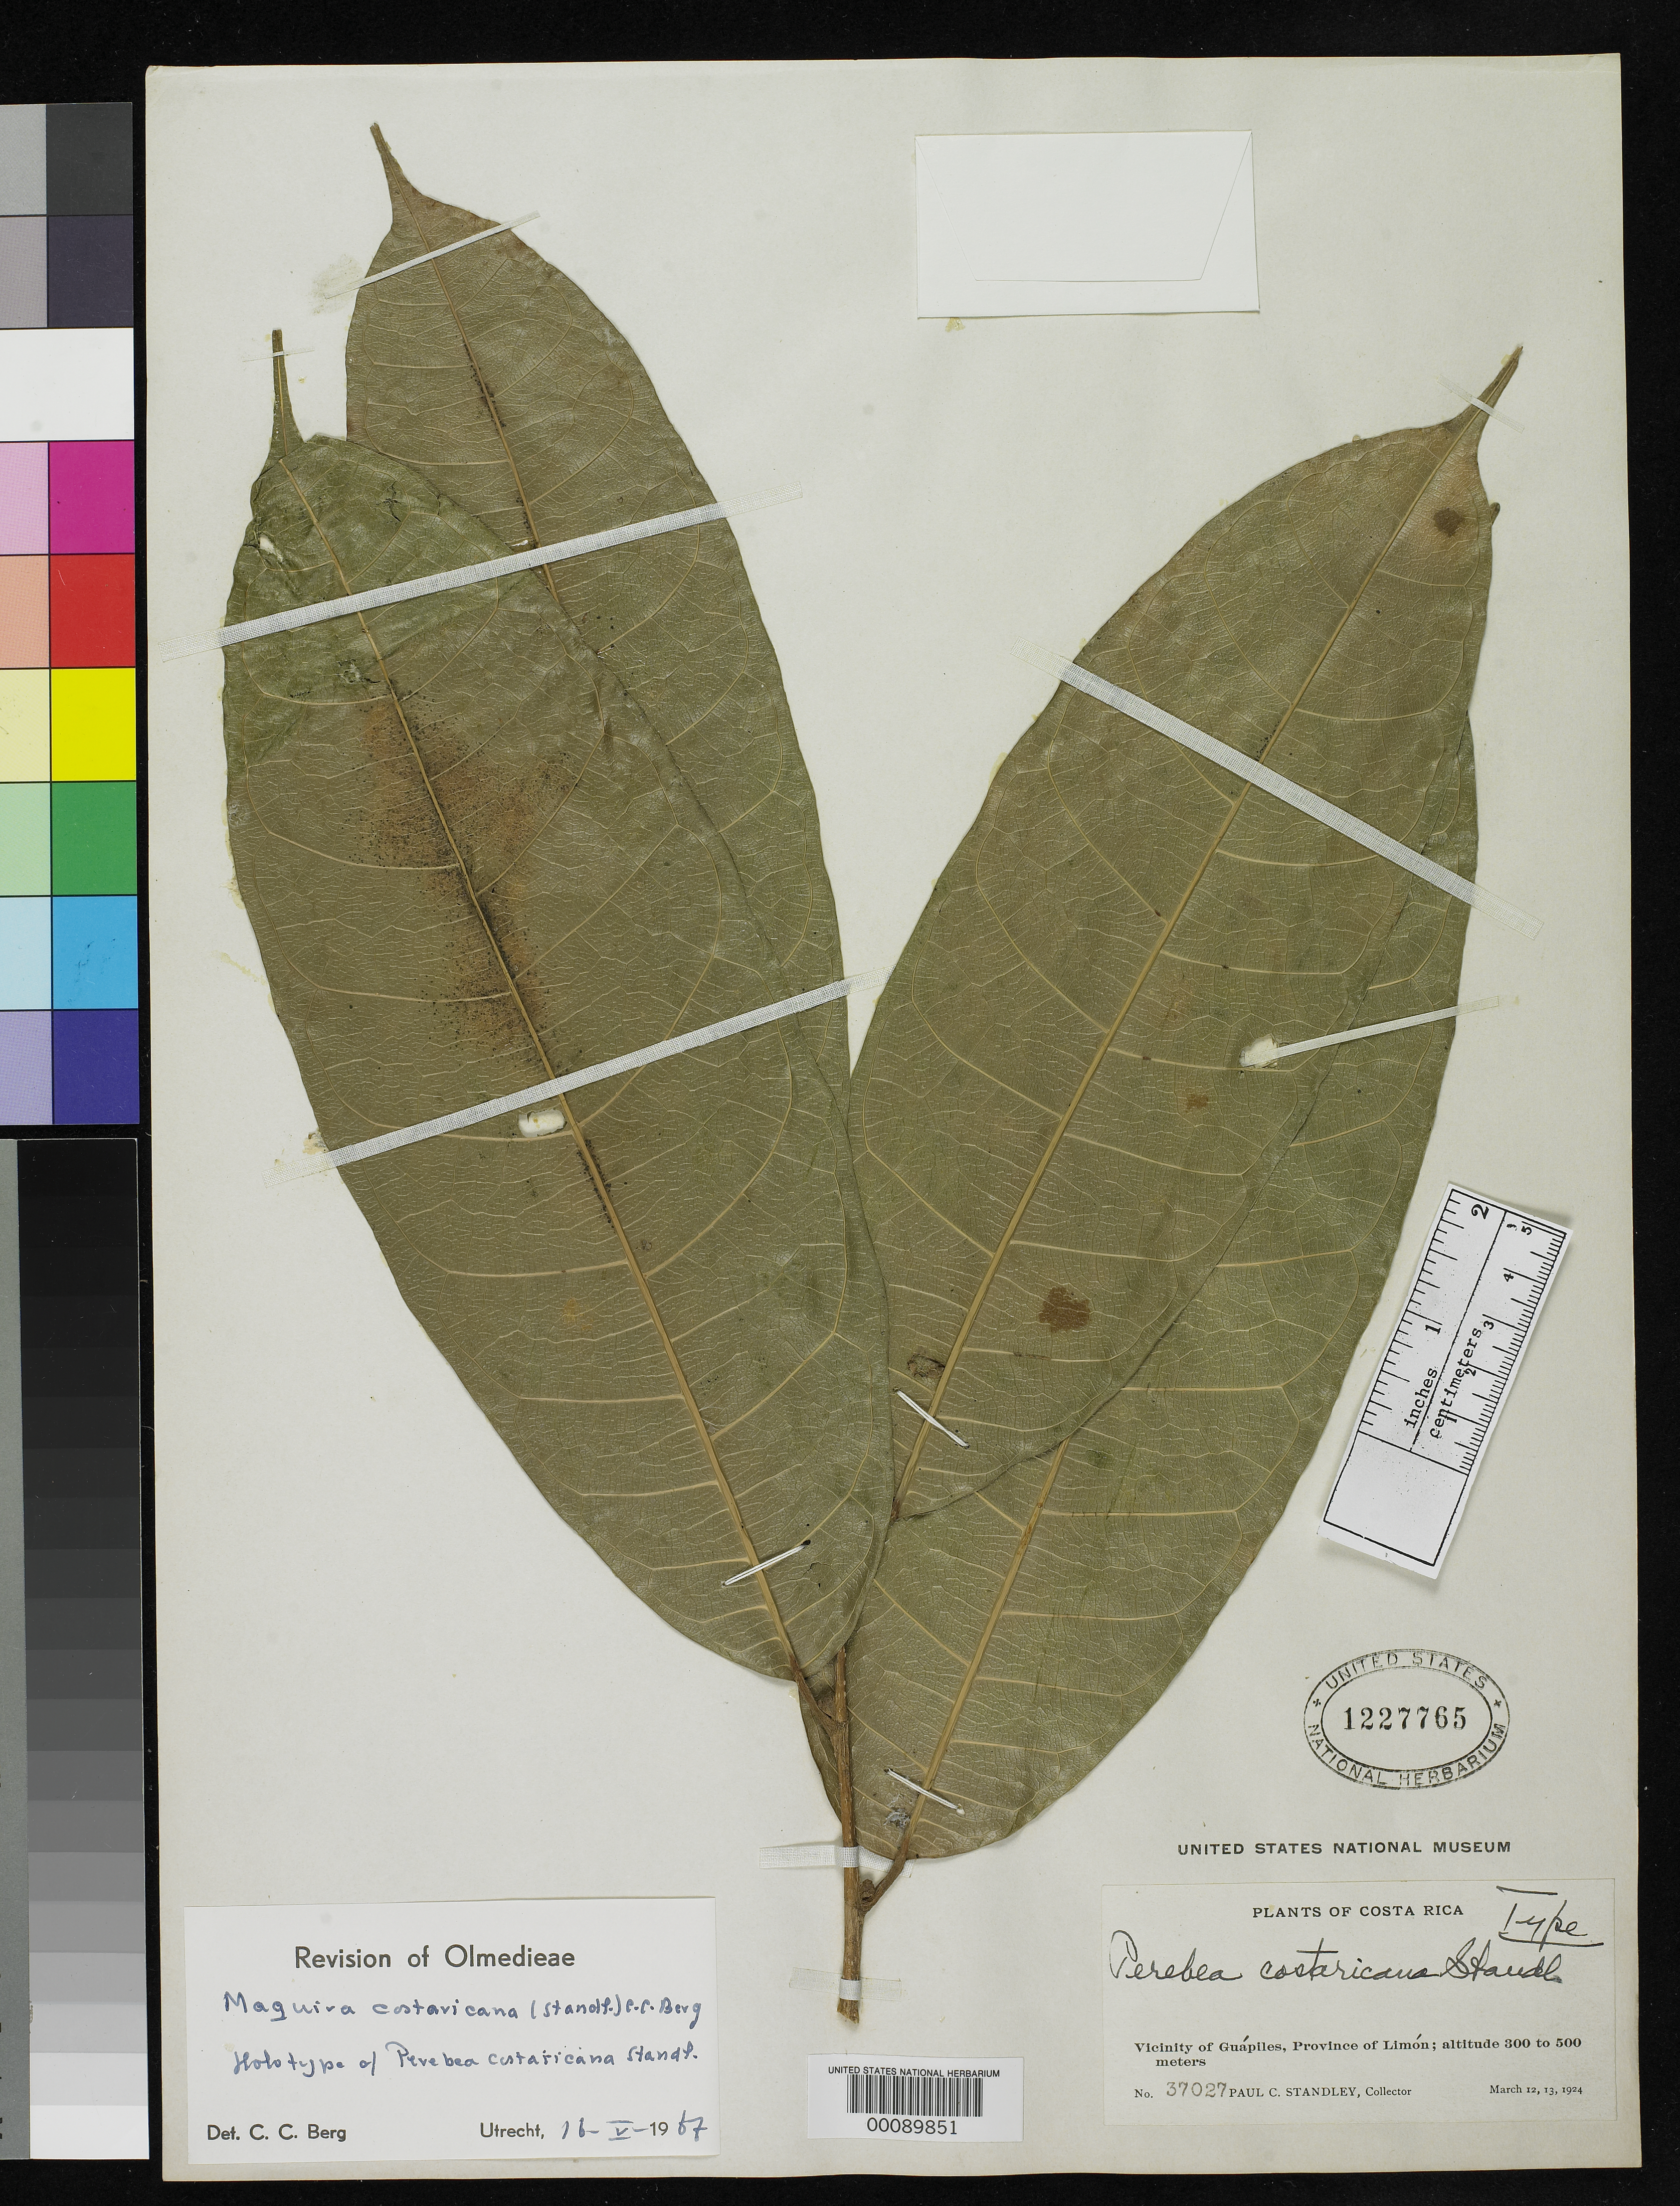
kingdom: Plantae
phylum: Tracheophyta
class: Magnoliopsida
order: Rosales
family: Moraceae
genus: Perebea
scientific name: Perebea costaricana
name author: Standl.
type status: Holotype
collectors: P. C. Standley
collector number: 37027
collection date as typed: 12 Mar 1924 to 13 Mar 1924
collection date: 1924-03-12/1924-03-13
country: Costa Rica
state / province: Limón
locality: Guapiles vicinity.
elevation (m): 300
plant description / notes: Both of 2 consecutively numbered US sheets (USNH 1227765, 1227766) were originally annotated "Type" by Standley but were annotated as holotype and isotype, respectively, by C.C. Berg (1967).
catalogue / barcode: US 1227765